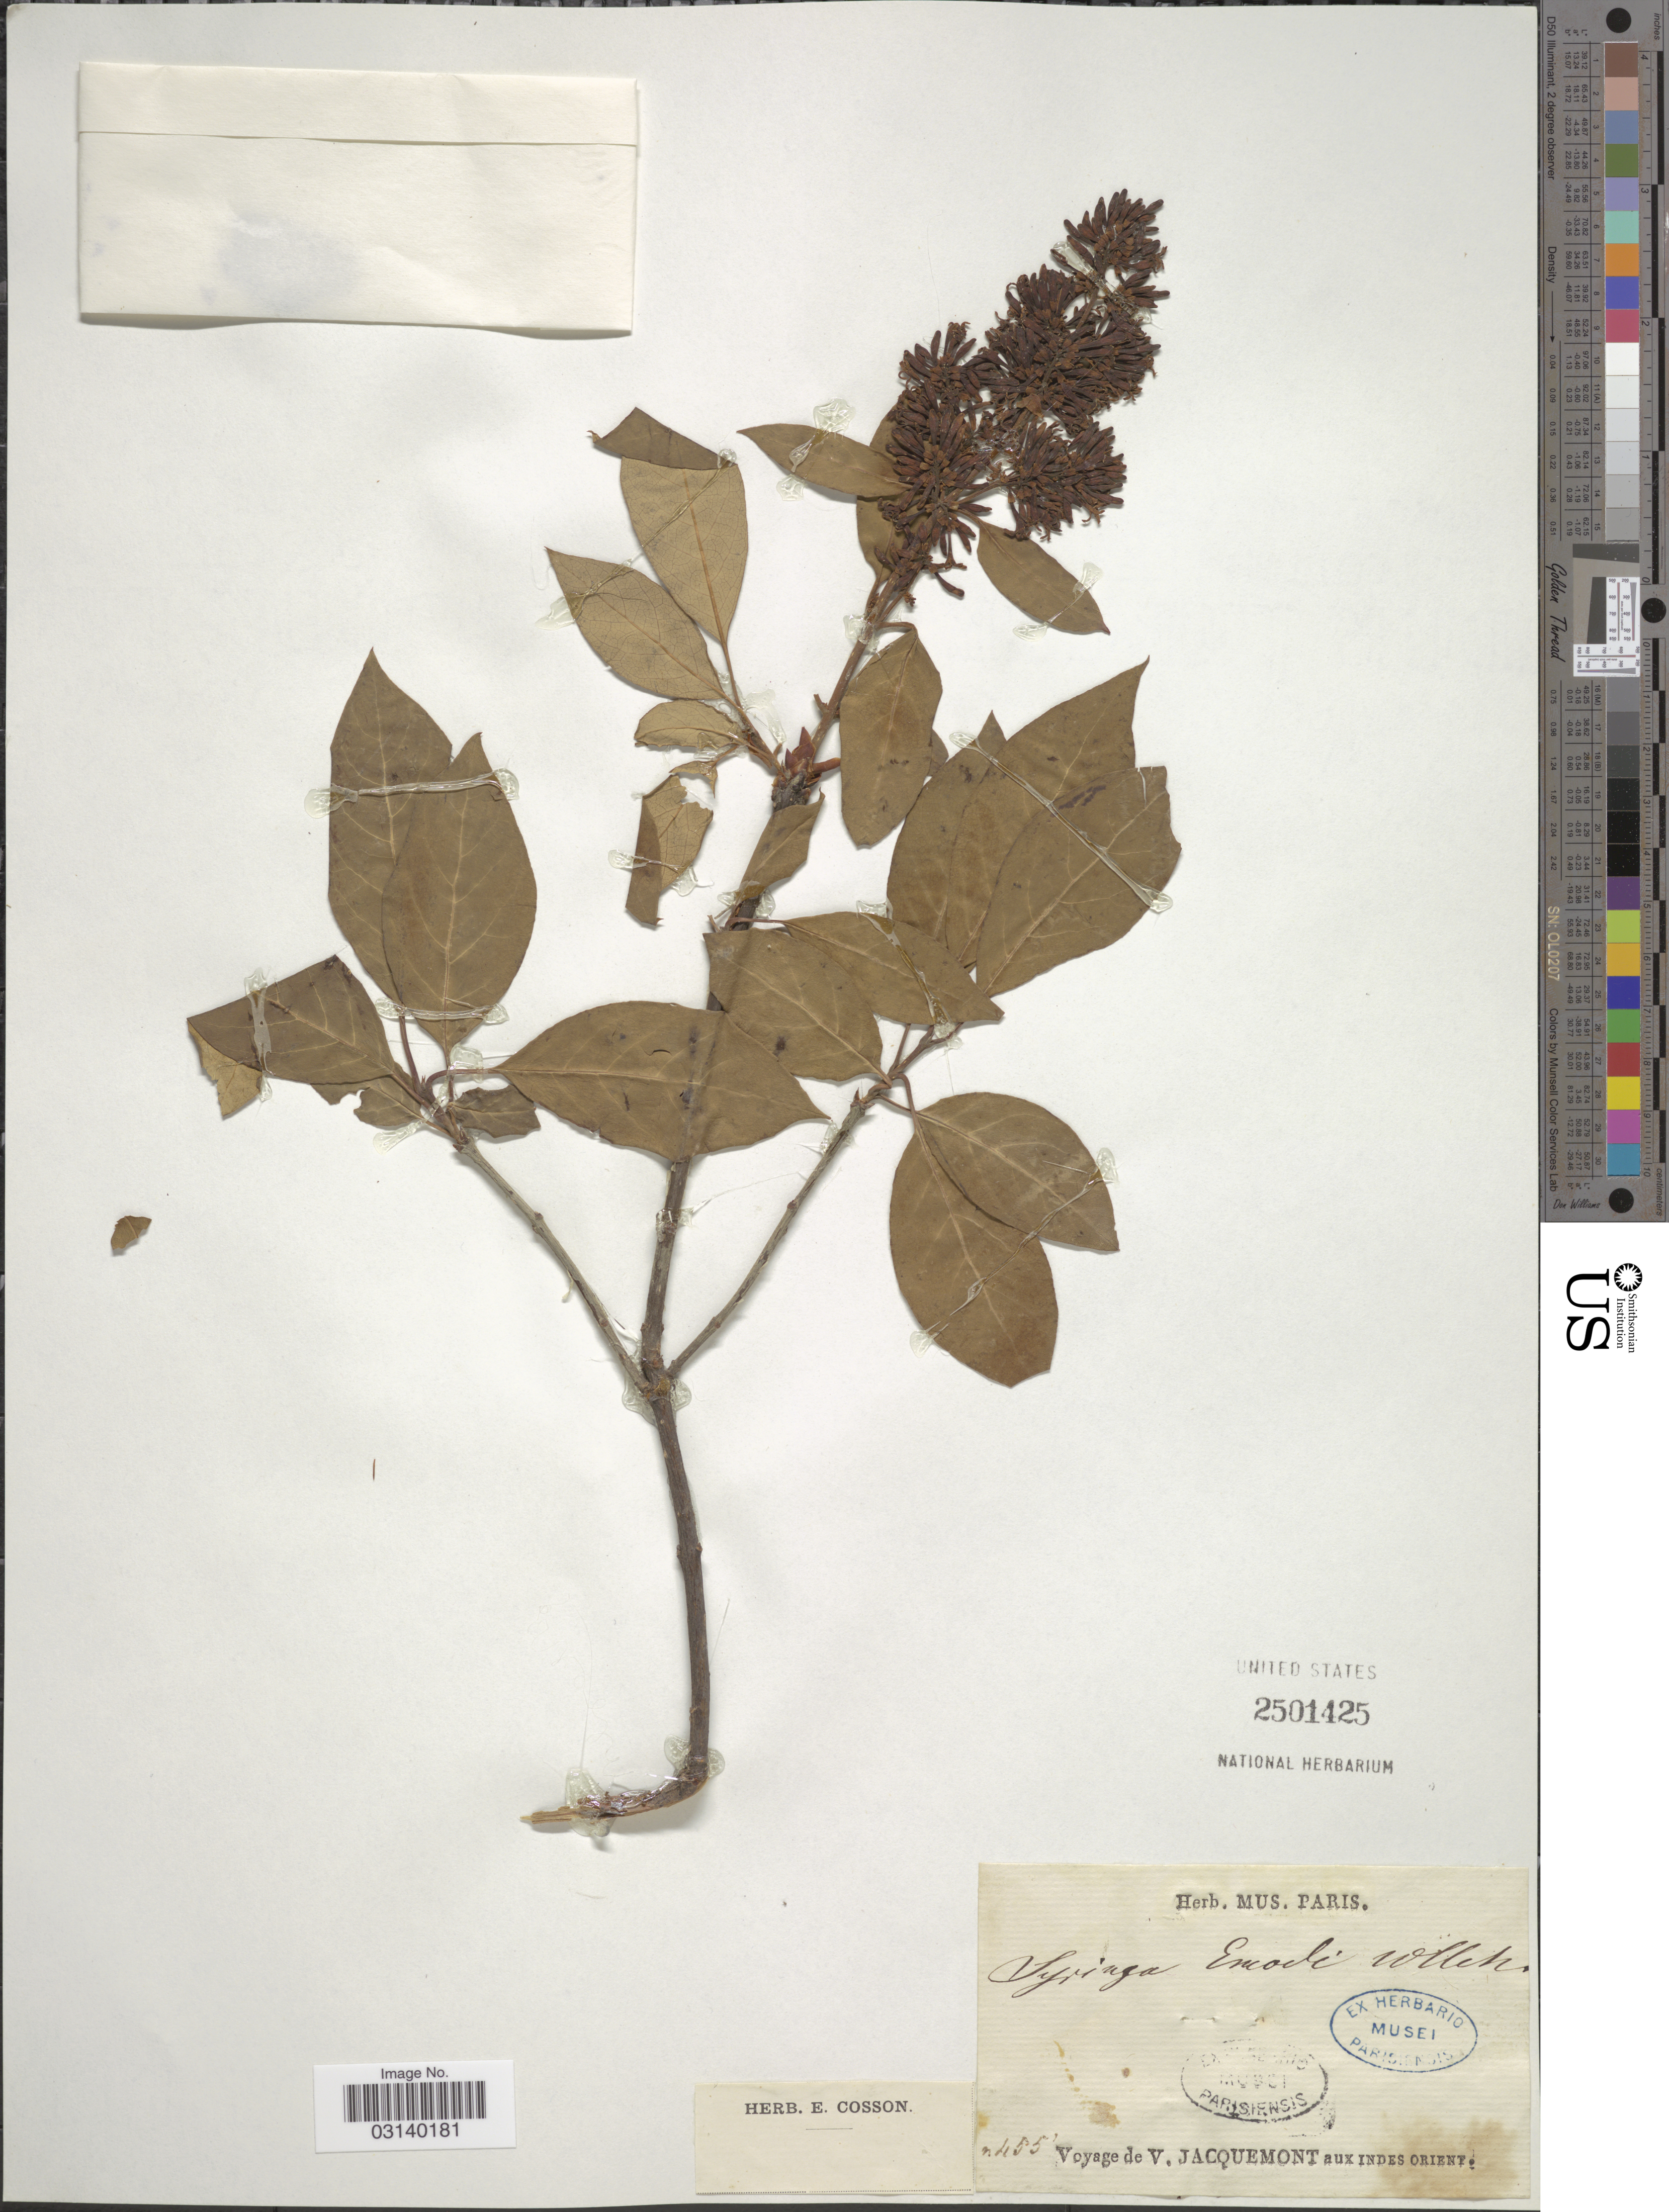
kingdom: Plantae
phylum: Tracheophyta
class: Magnoliopsida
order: Lamiales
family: Oleaceae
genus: Syringa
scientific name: Syringa emodi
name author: Wall. ex Royle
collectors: V. Jacquemont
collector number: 455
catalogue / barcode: US 2501425